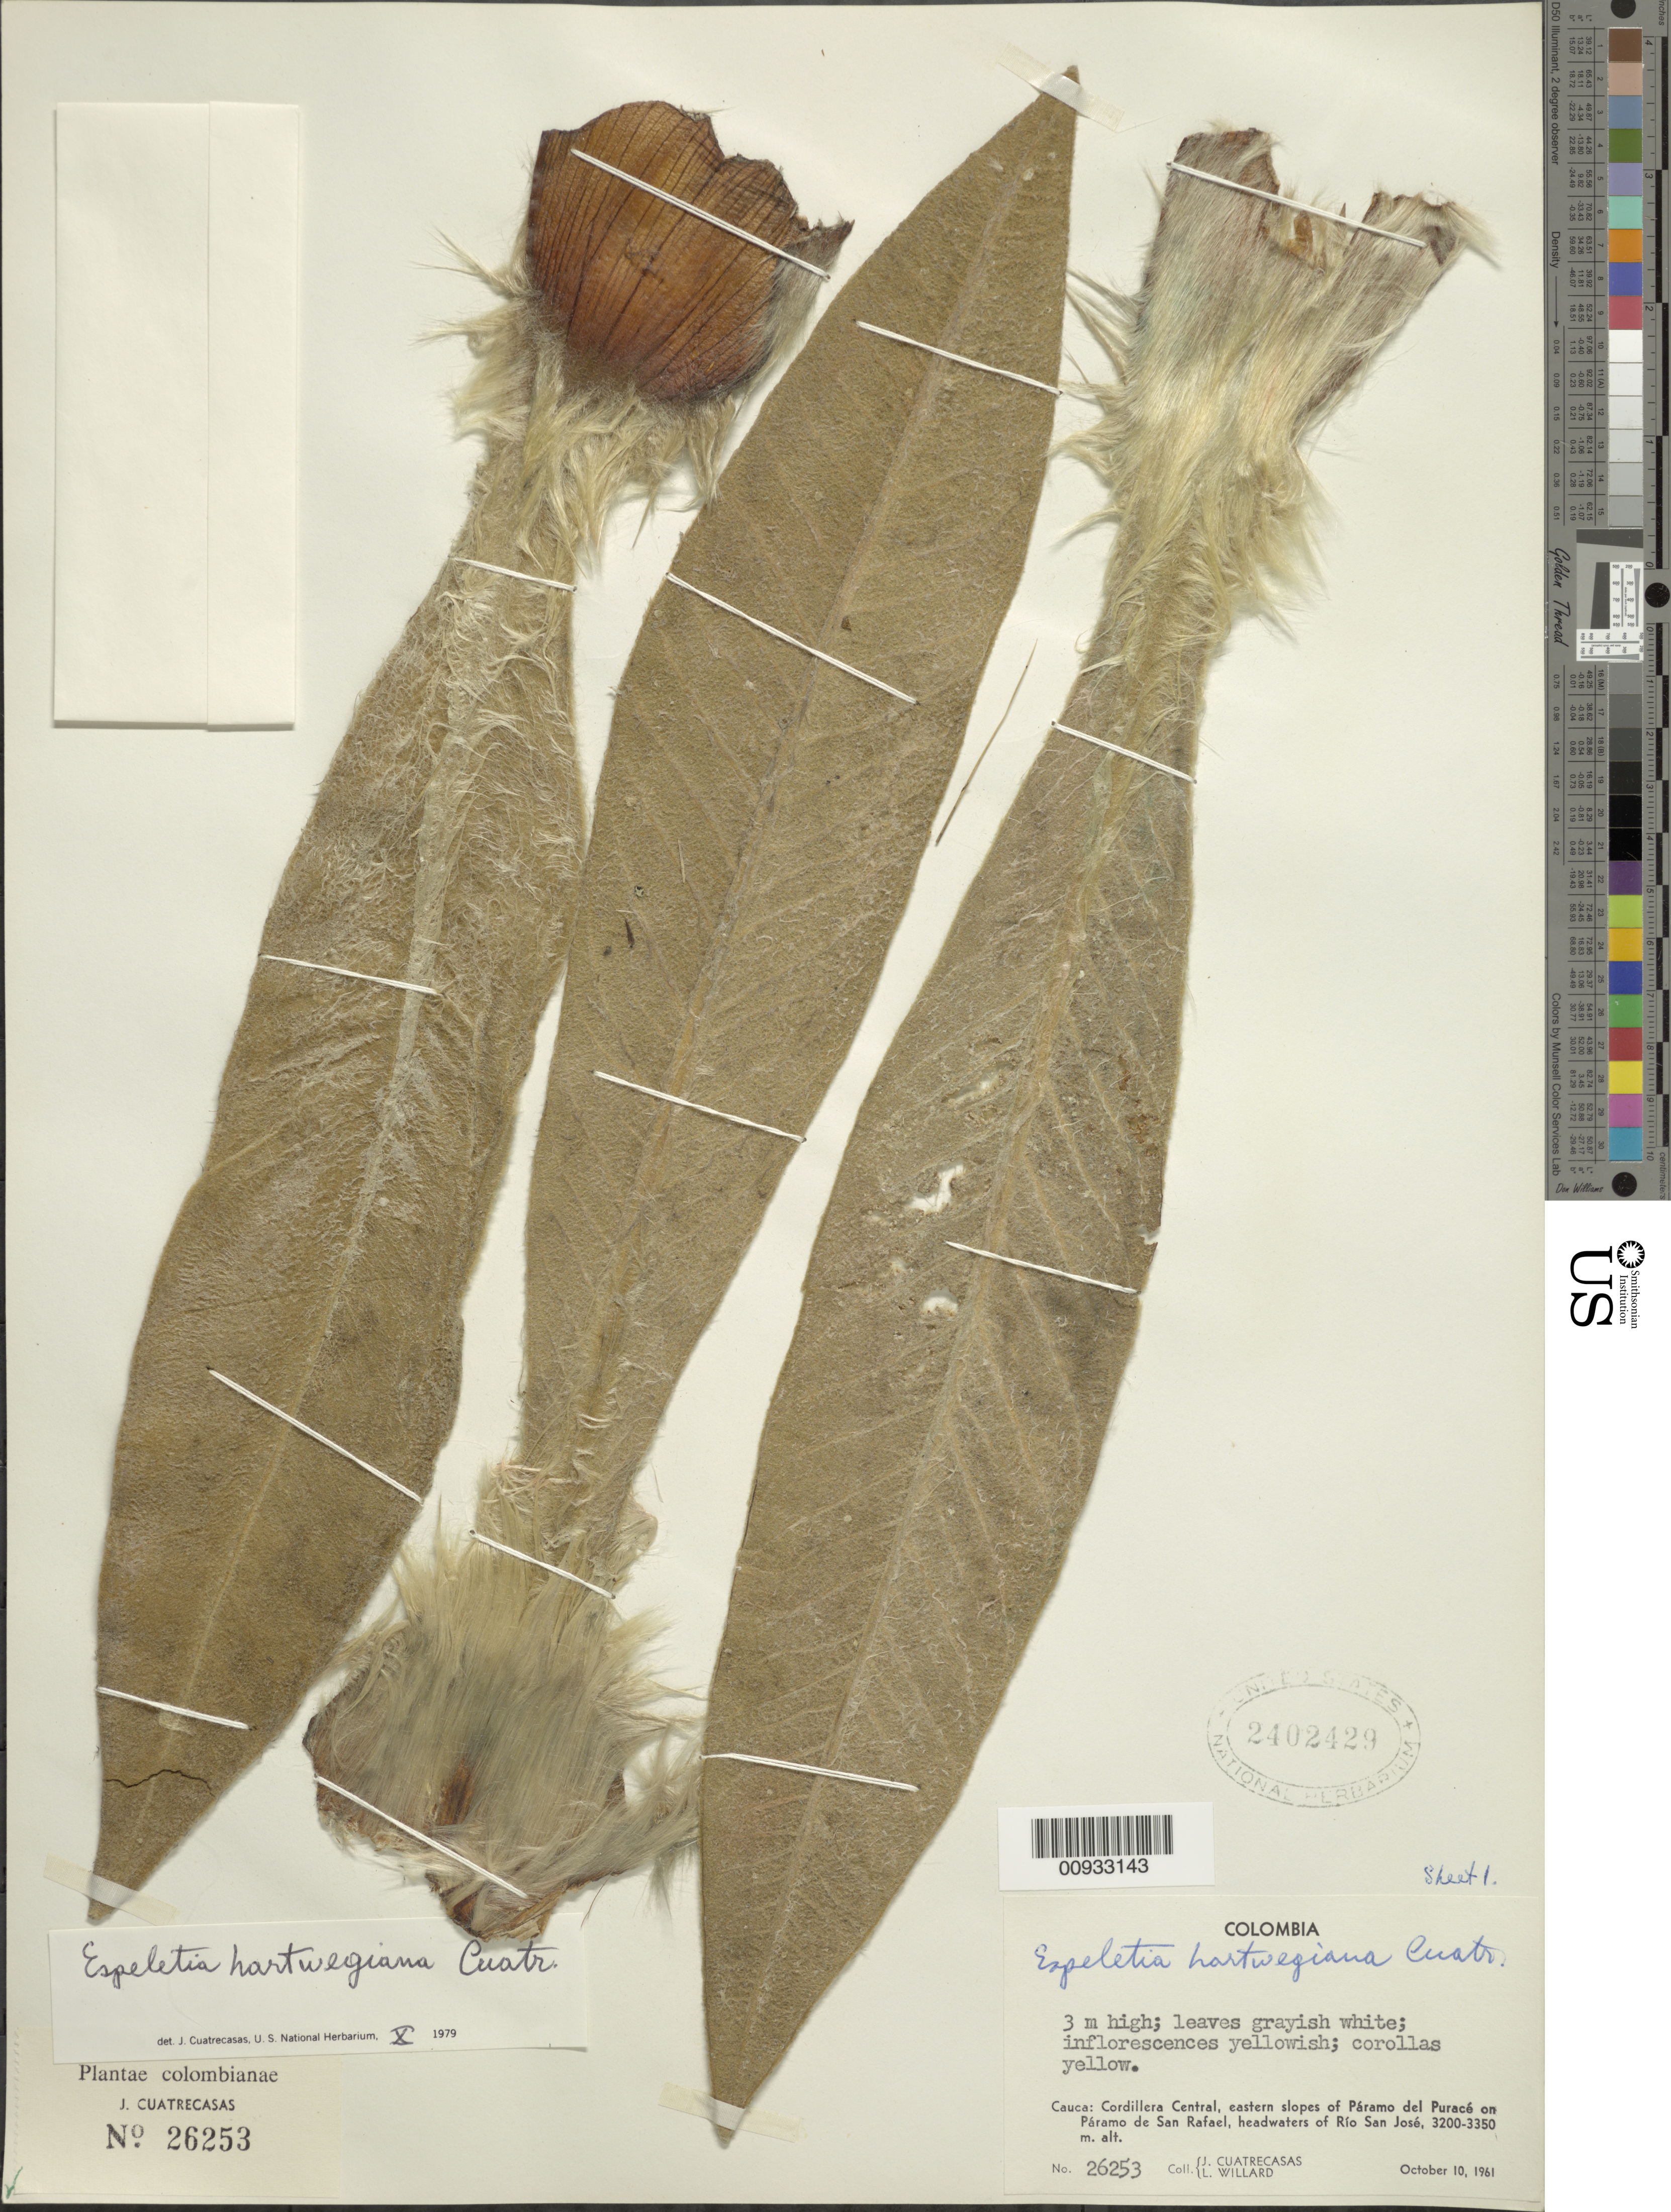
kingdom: Plantae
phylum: Tracheophyta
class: Magnoliopsida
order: Asterales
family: Asteraceae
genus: Espeletia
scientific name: Espeletia hartwegiana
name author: Sch. Bip. ex Cuatrec.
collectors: J. Cuatrecasas & L. Willard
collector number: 26253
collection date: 1961-10-12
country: Colombia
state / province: Cauca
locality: Páramo de San Rafael. Cordillera Central, eastern slopes of P. del Puracé on P. de San rafael, headwaters of Río San José.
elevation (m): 3200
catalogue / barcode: US 2402429